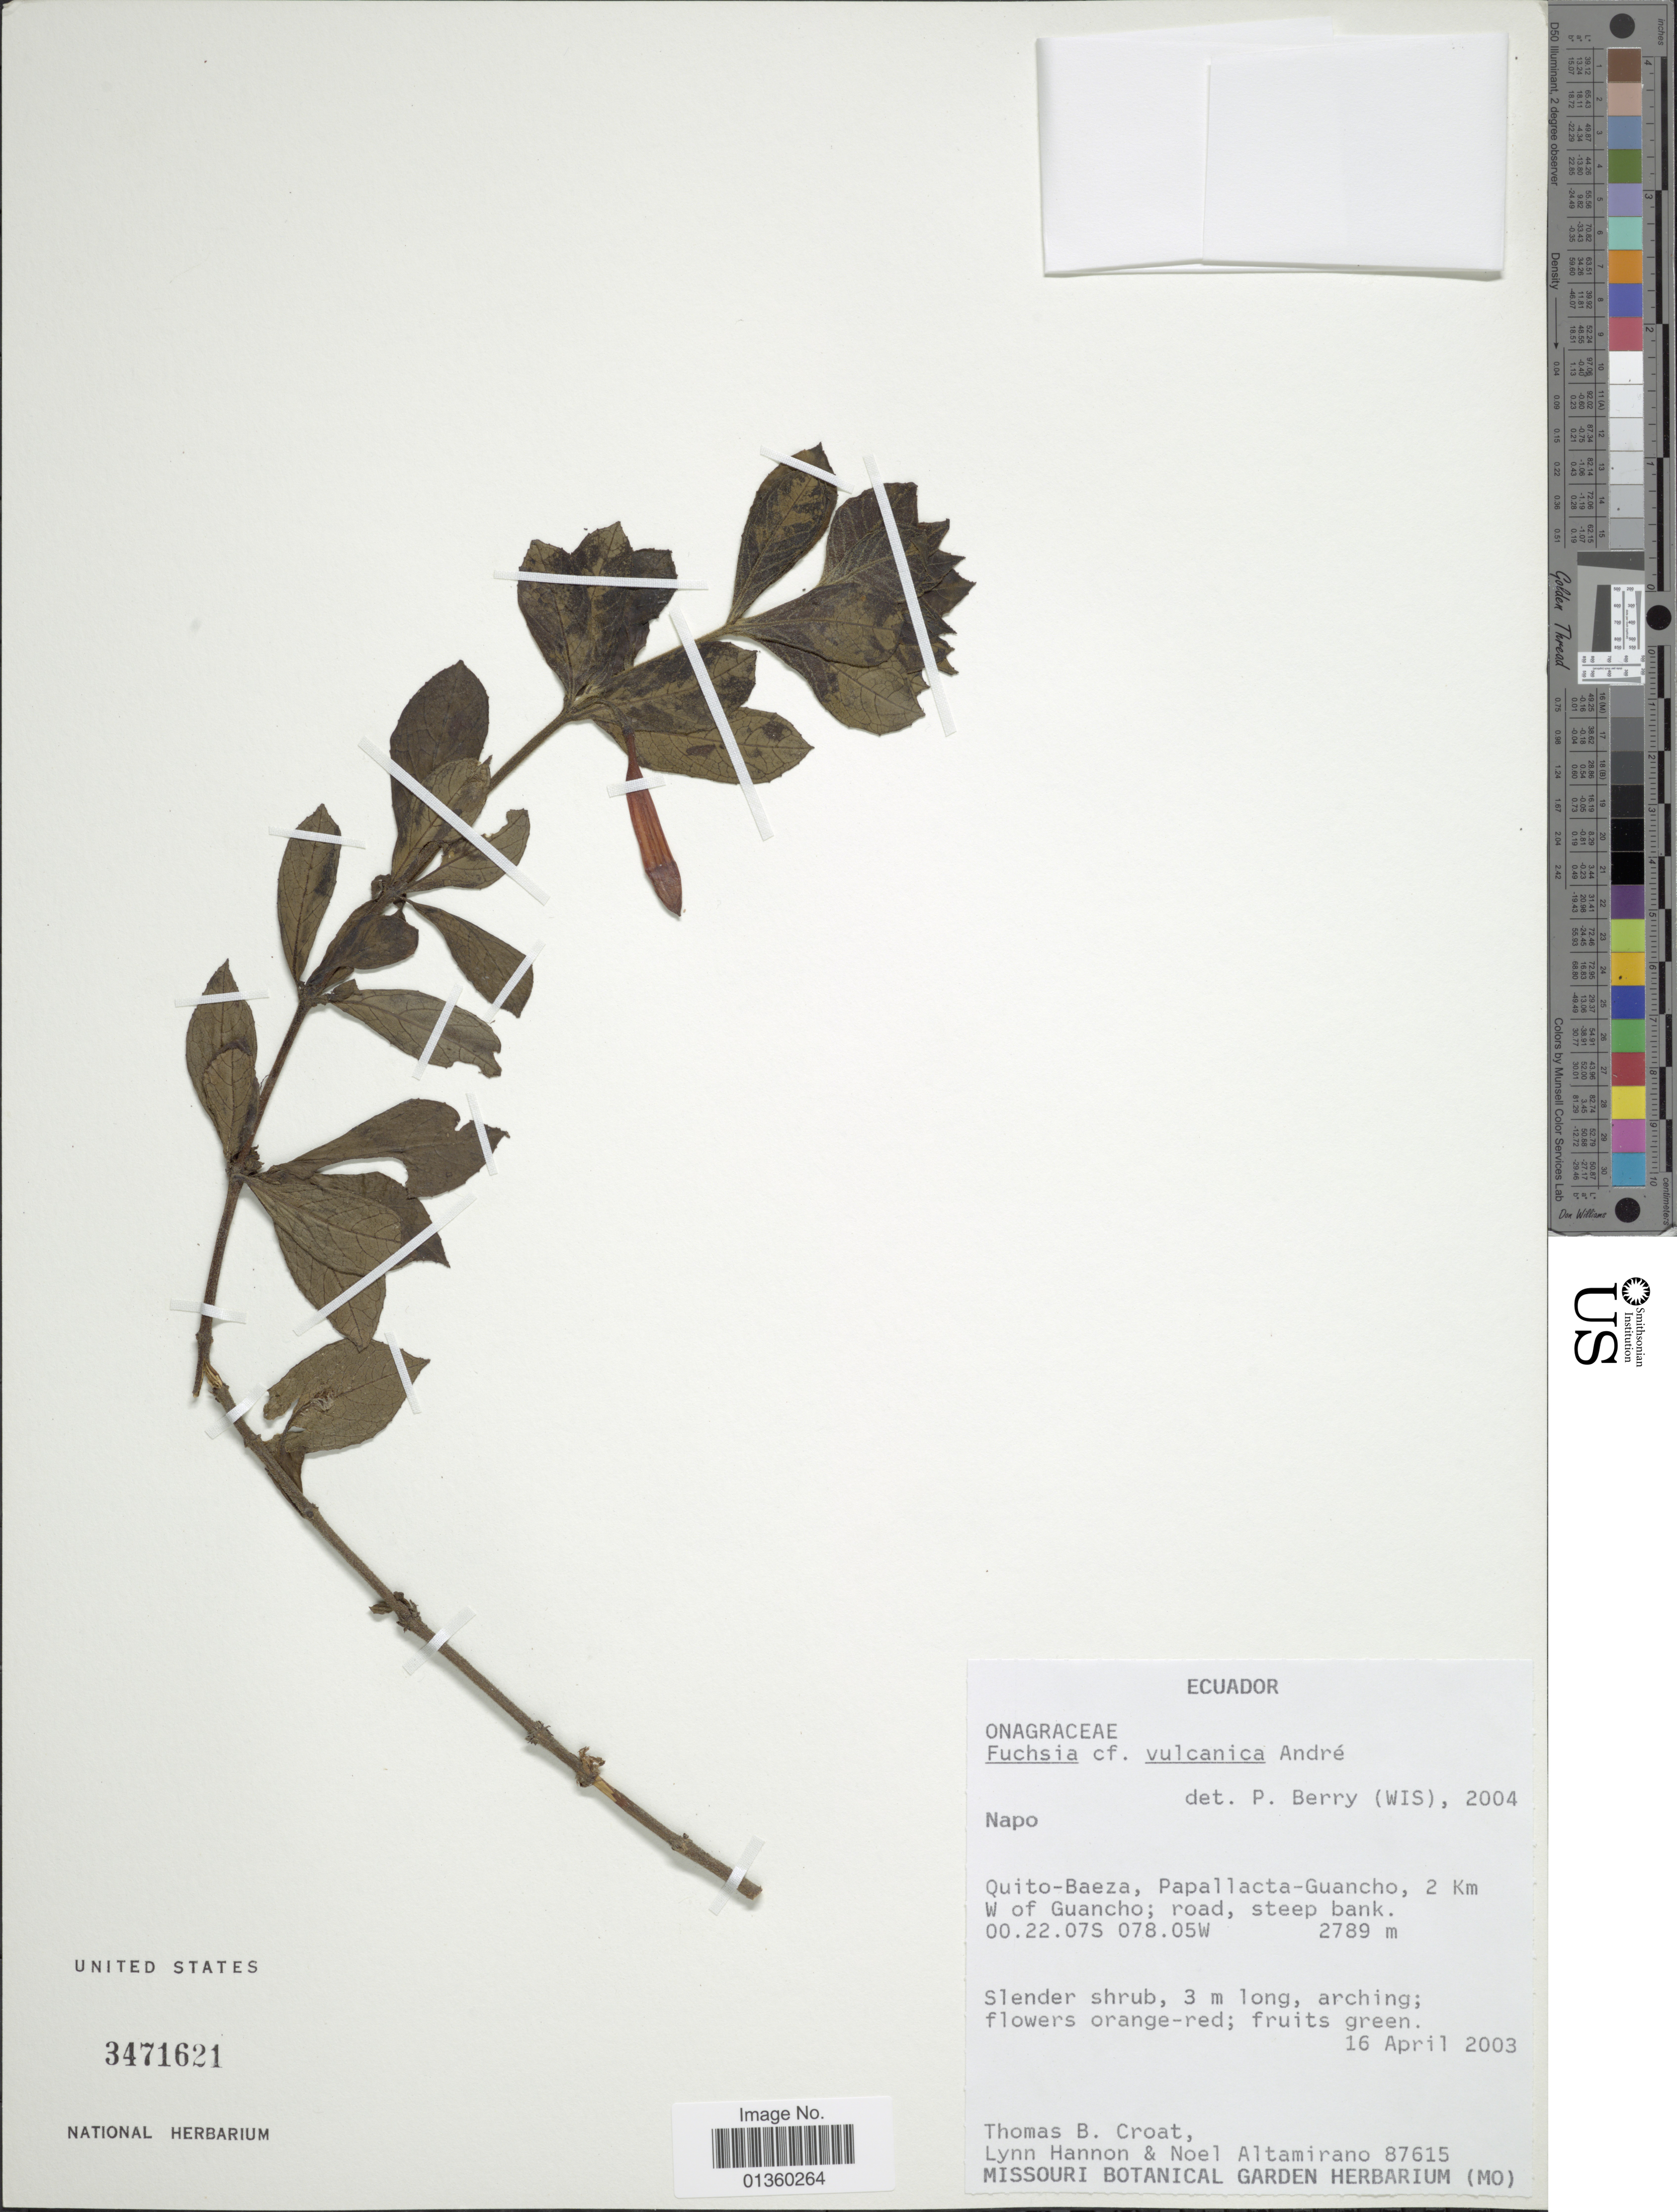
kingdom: Plantae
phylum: Tracheophyta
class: Magnoliopsida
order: Myrtales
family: Onagraceae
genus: Fuchsia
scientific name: Fuchsia vulcanica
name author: André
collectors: T. B. Croat, L. Hannon & N. Altamirano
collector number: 87615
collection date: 2003-04-16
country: Ecuador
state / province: Napo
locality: Quito-Baeza, Papallacta-Guancho, 2 Km W of Guancho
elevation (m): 2789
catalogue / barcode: US 3471621